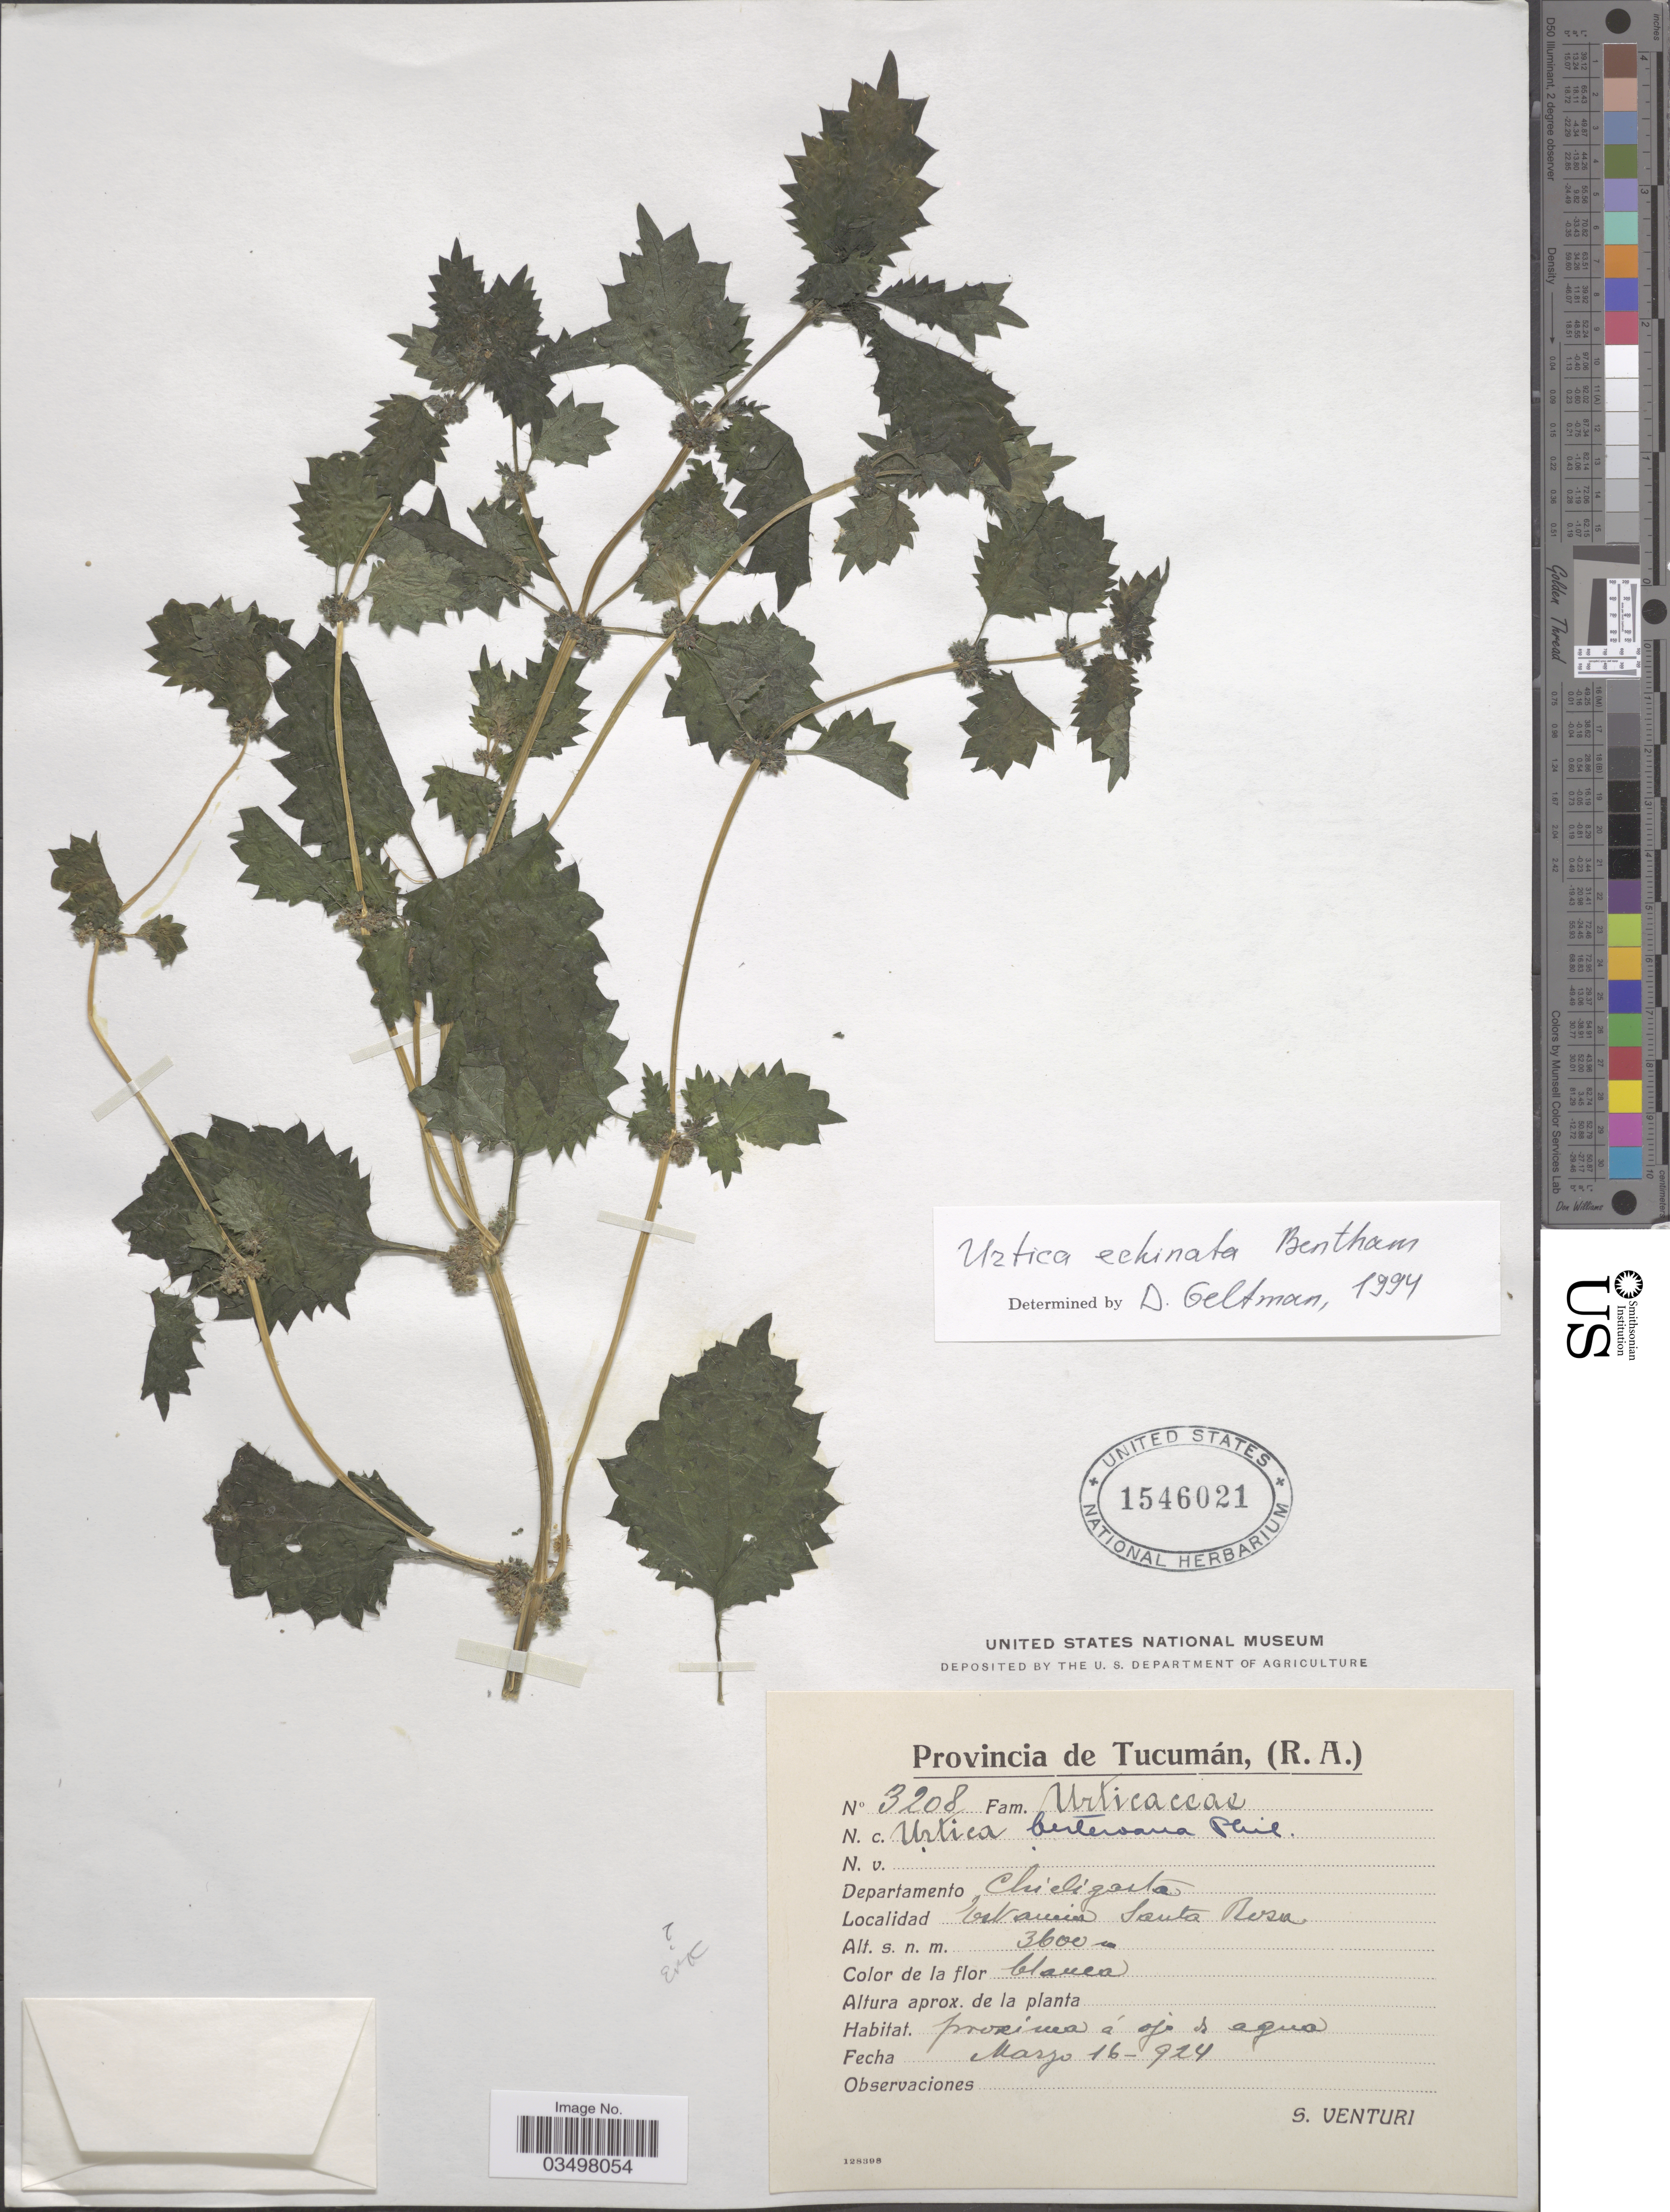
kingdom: Plantae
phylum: Tracheophyta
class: Magnoliopsida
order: Rosales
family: Urticaceae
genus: Urtica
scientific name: Urtica echinata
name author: Benth.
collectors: S. Venturi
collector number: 3208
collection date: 1924-03-16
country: Argentina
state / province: Tucuman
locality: Departamento Chicligasta. Estancia Santa Rosa.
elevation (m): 3600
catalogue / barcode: US 1546021